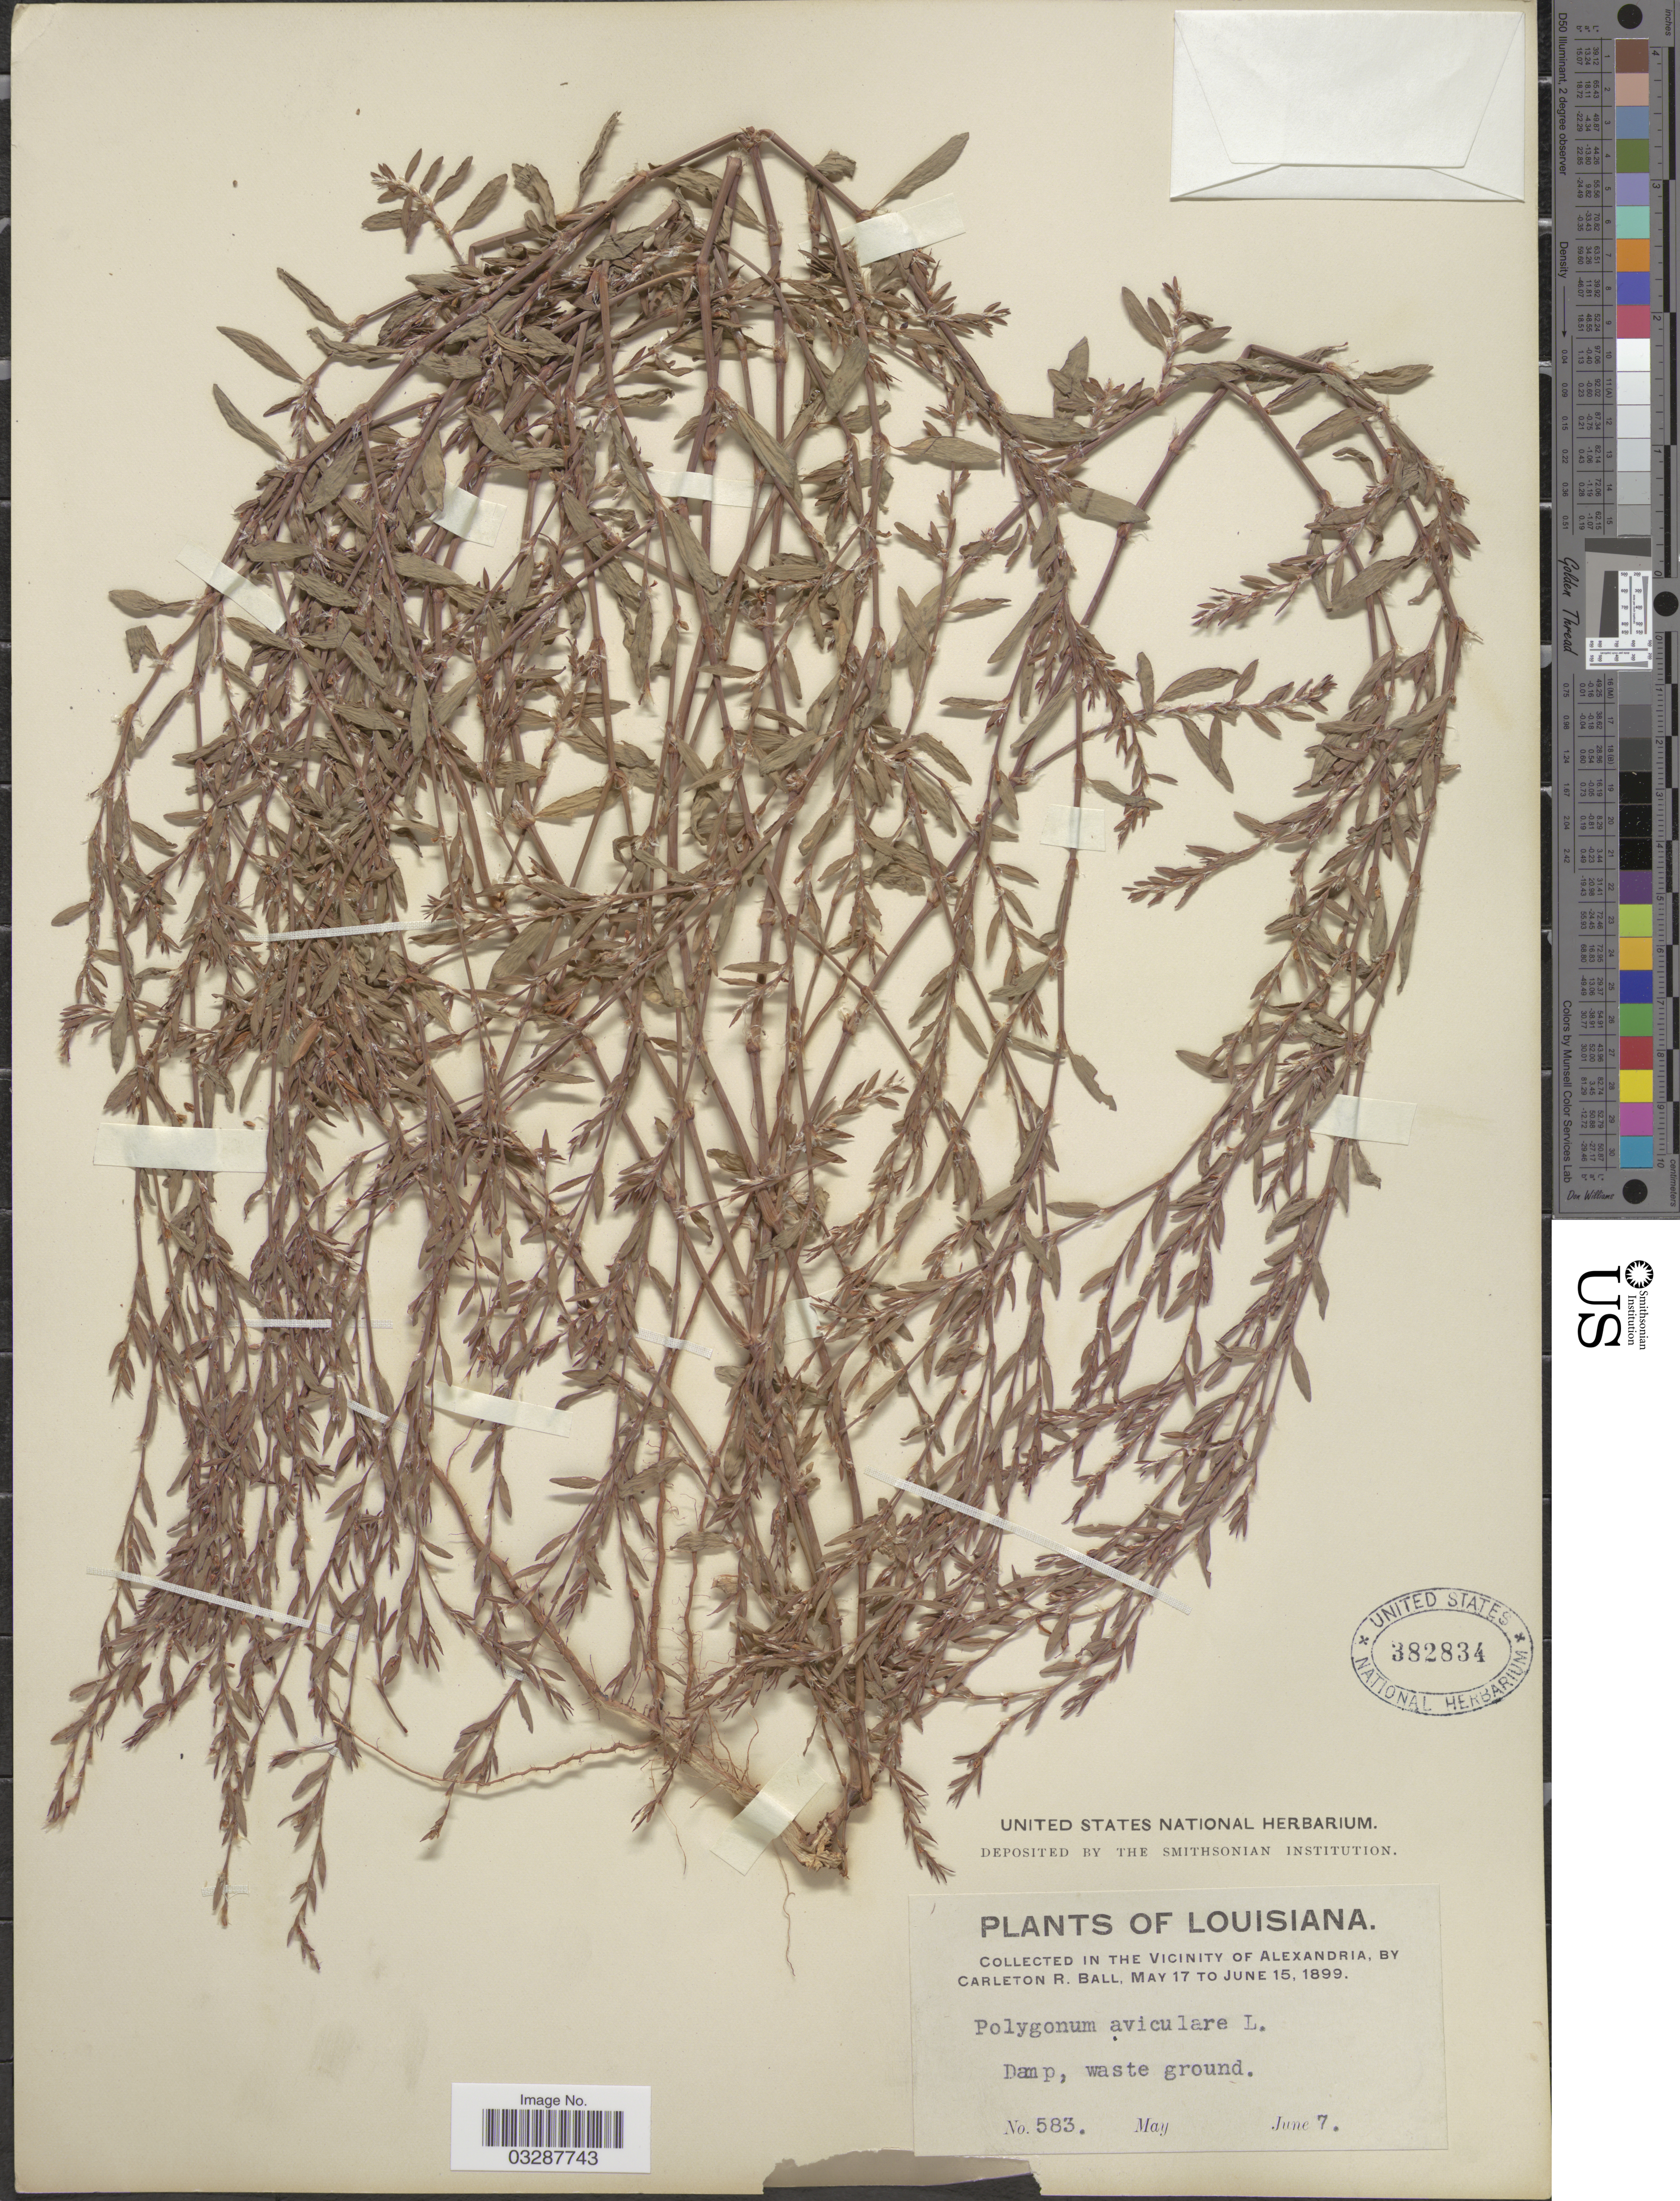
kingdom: Plantae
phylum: Tracheophyta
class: Magnoliopsida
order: Caryophyllales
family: Polygonaceae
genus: Polygonum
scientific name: Polygonum aviculare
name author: L.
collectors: C. R. Ball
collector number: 583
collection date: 1899-06-07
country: United States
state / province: Louisiana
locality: Collected in the Vicinity of Alexandria. Damp, waste ground.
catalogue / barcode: US 382834